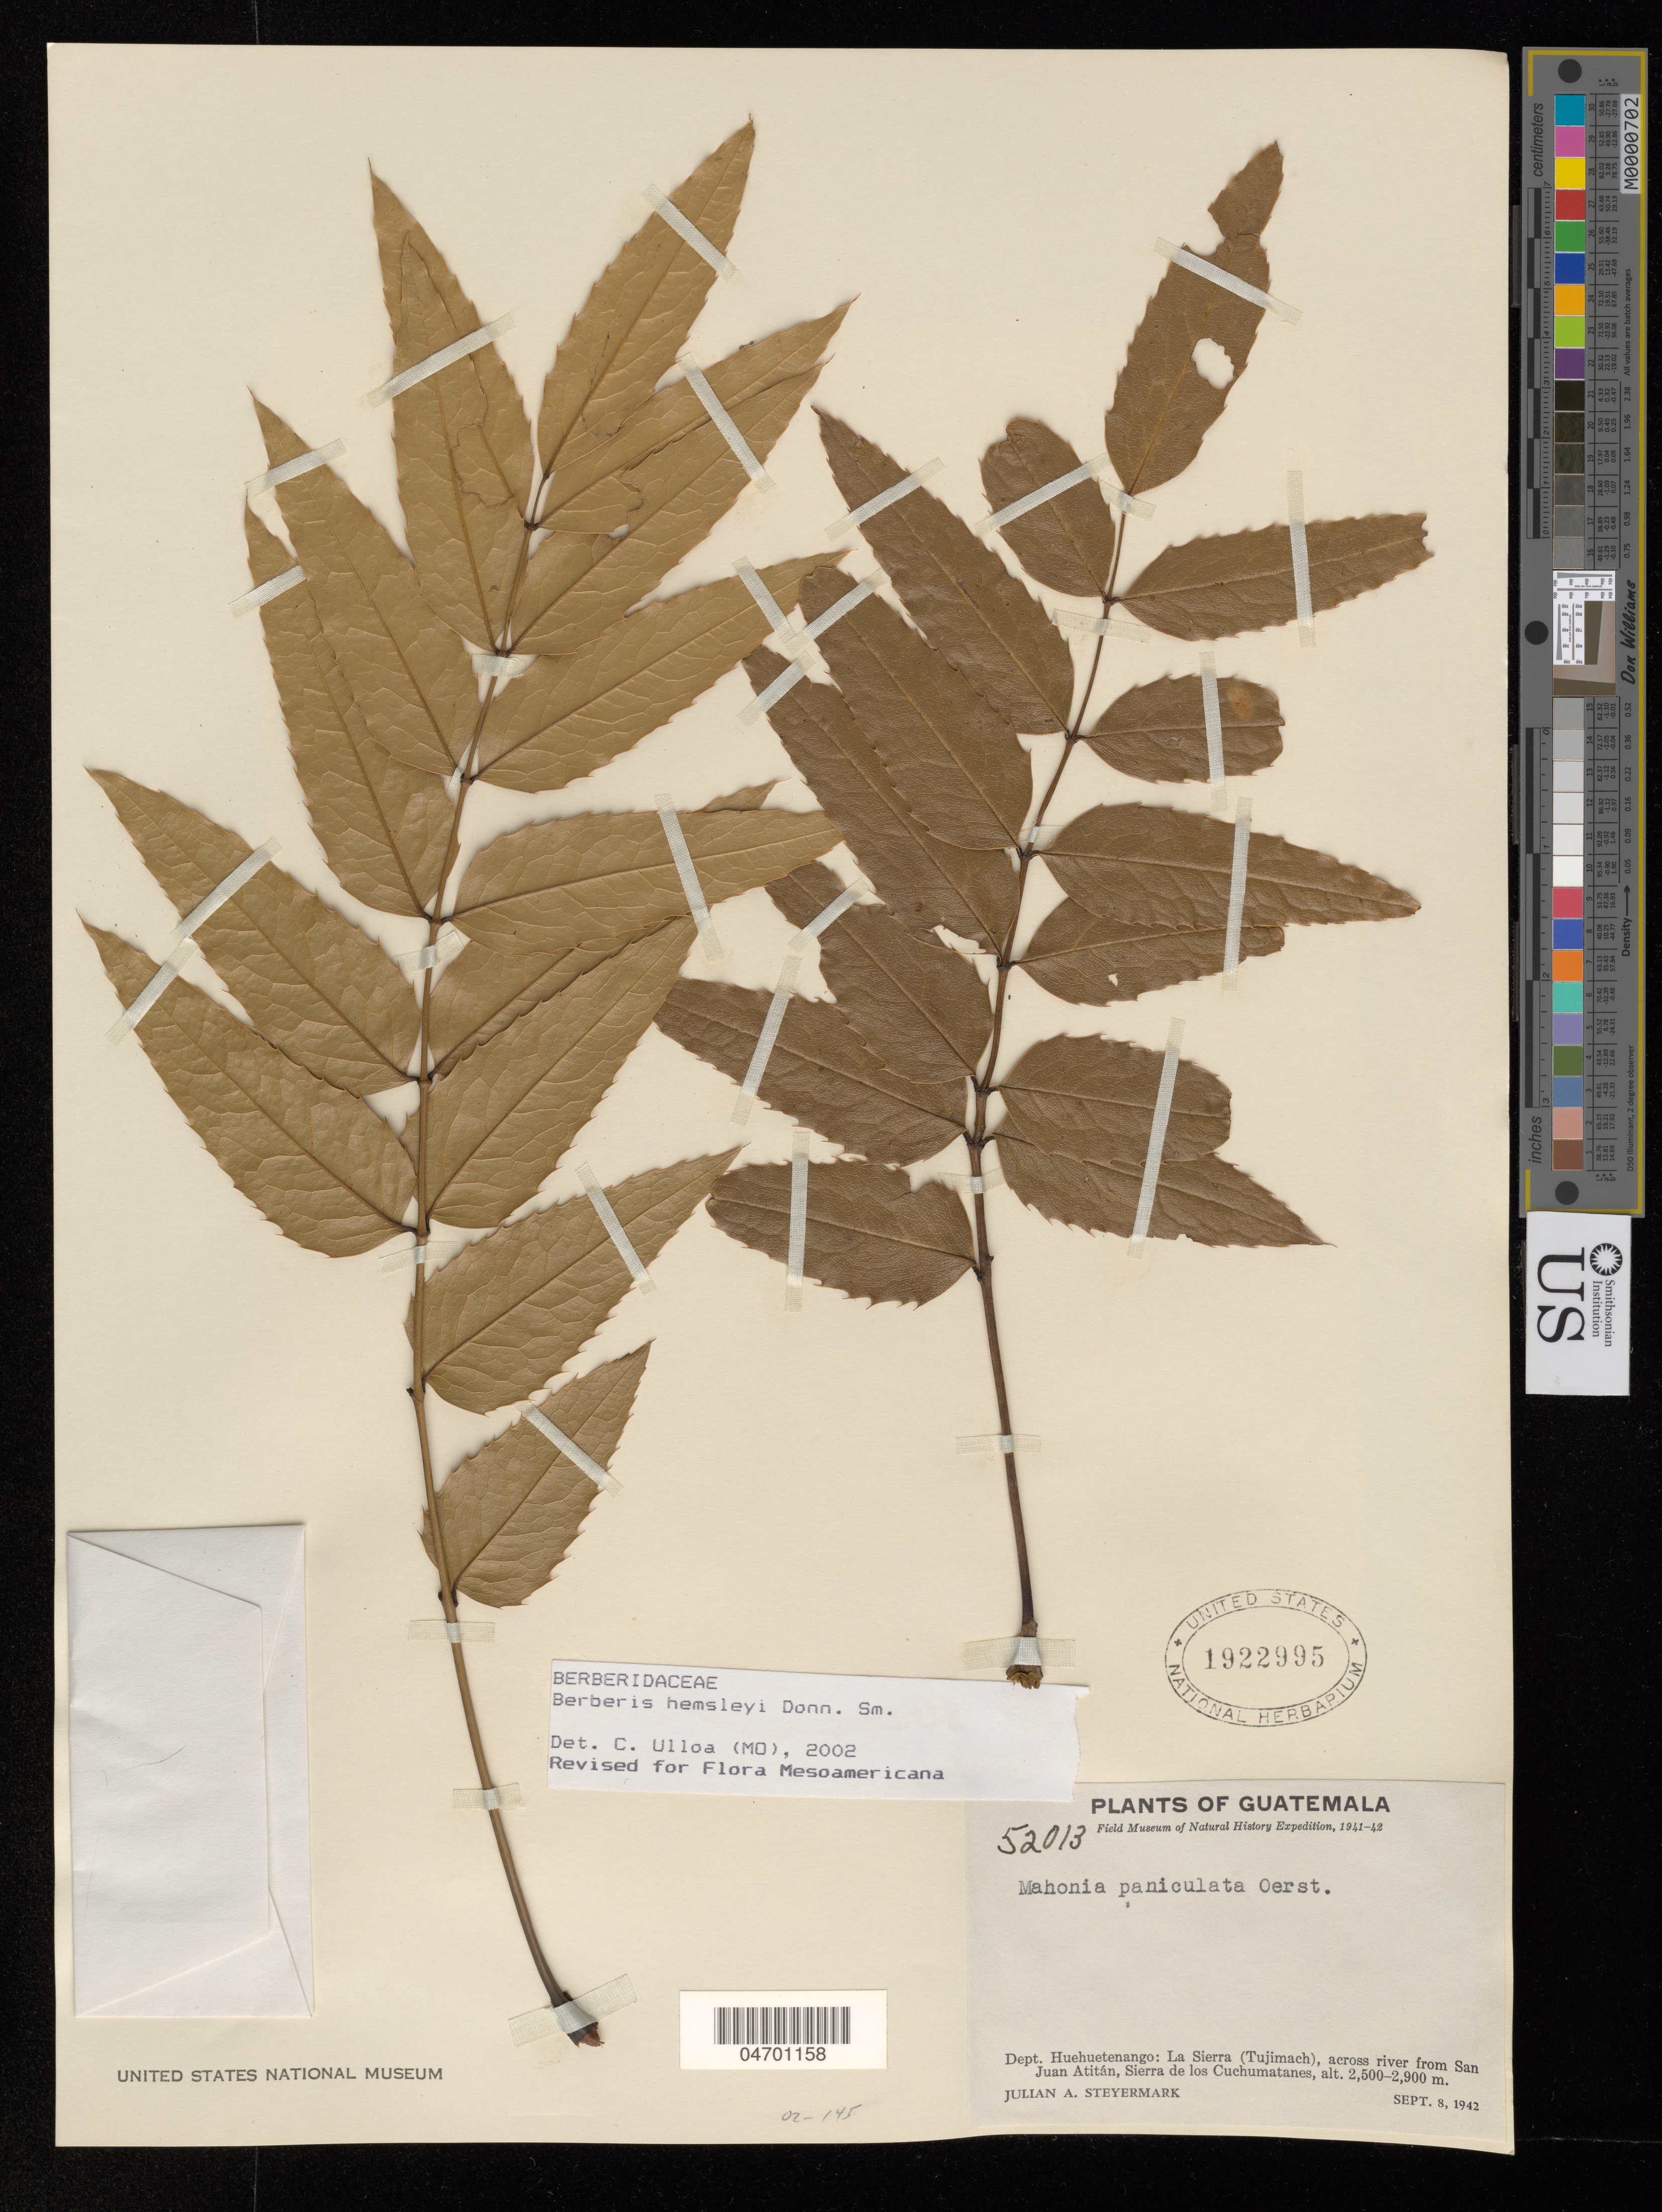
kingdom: Plantae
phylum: Tracheophyta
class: Magnoliopsida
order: Ranunculales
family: Berberidaceae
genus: Berberis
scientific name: Berberis hemsleyi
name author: Donn. Sm.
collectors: J. Steyermark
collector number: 52013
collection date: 1942-09-08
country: Guatemala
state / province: Huehuetenango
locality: Field Museum of Naturak History Expedition, 1941-42. Dept. Huehuetenango: La Sierra (Tujimach), across river from San Juan Atitán, Sierra de los Cuchumatanes.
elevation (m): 2500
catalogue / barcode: US 1922995